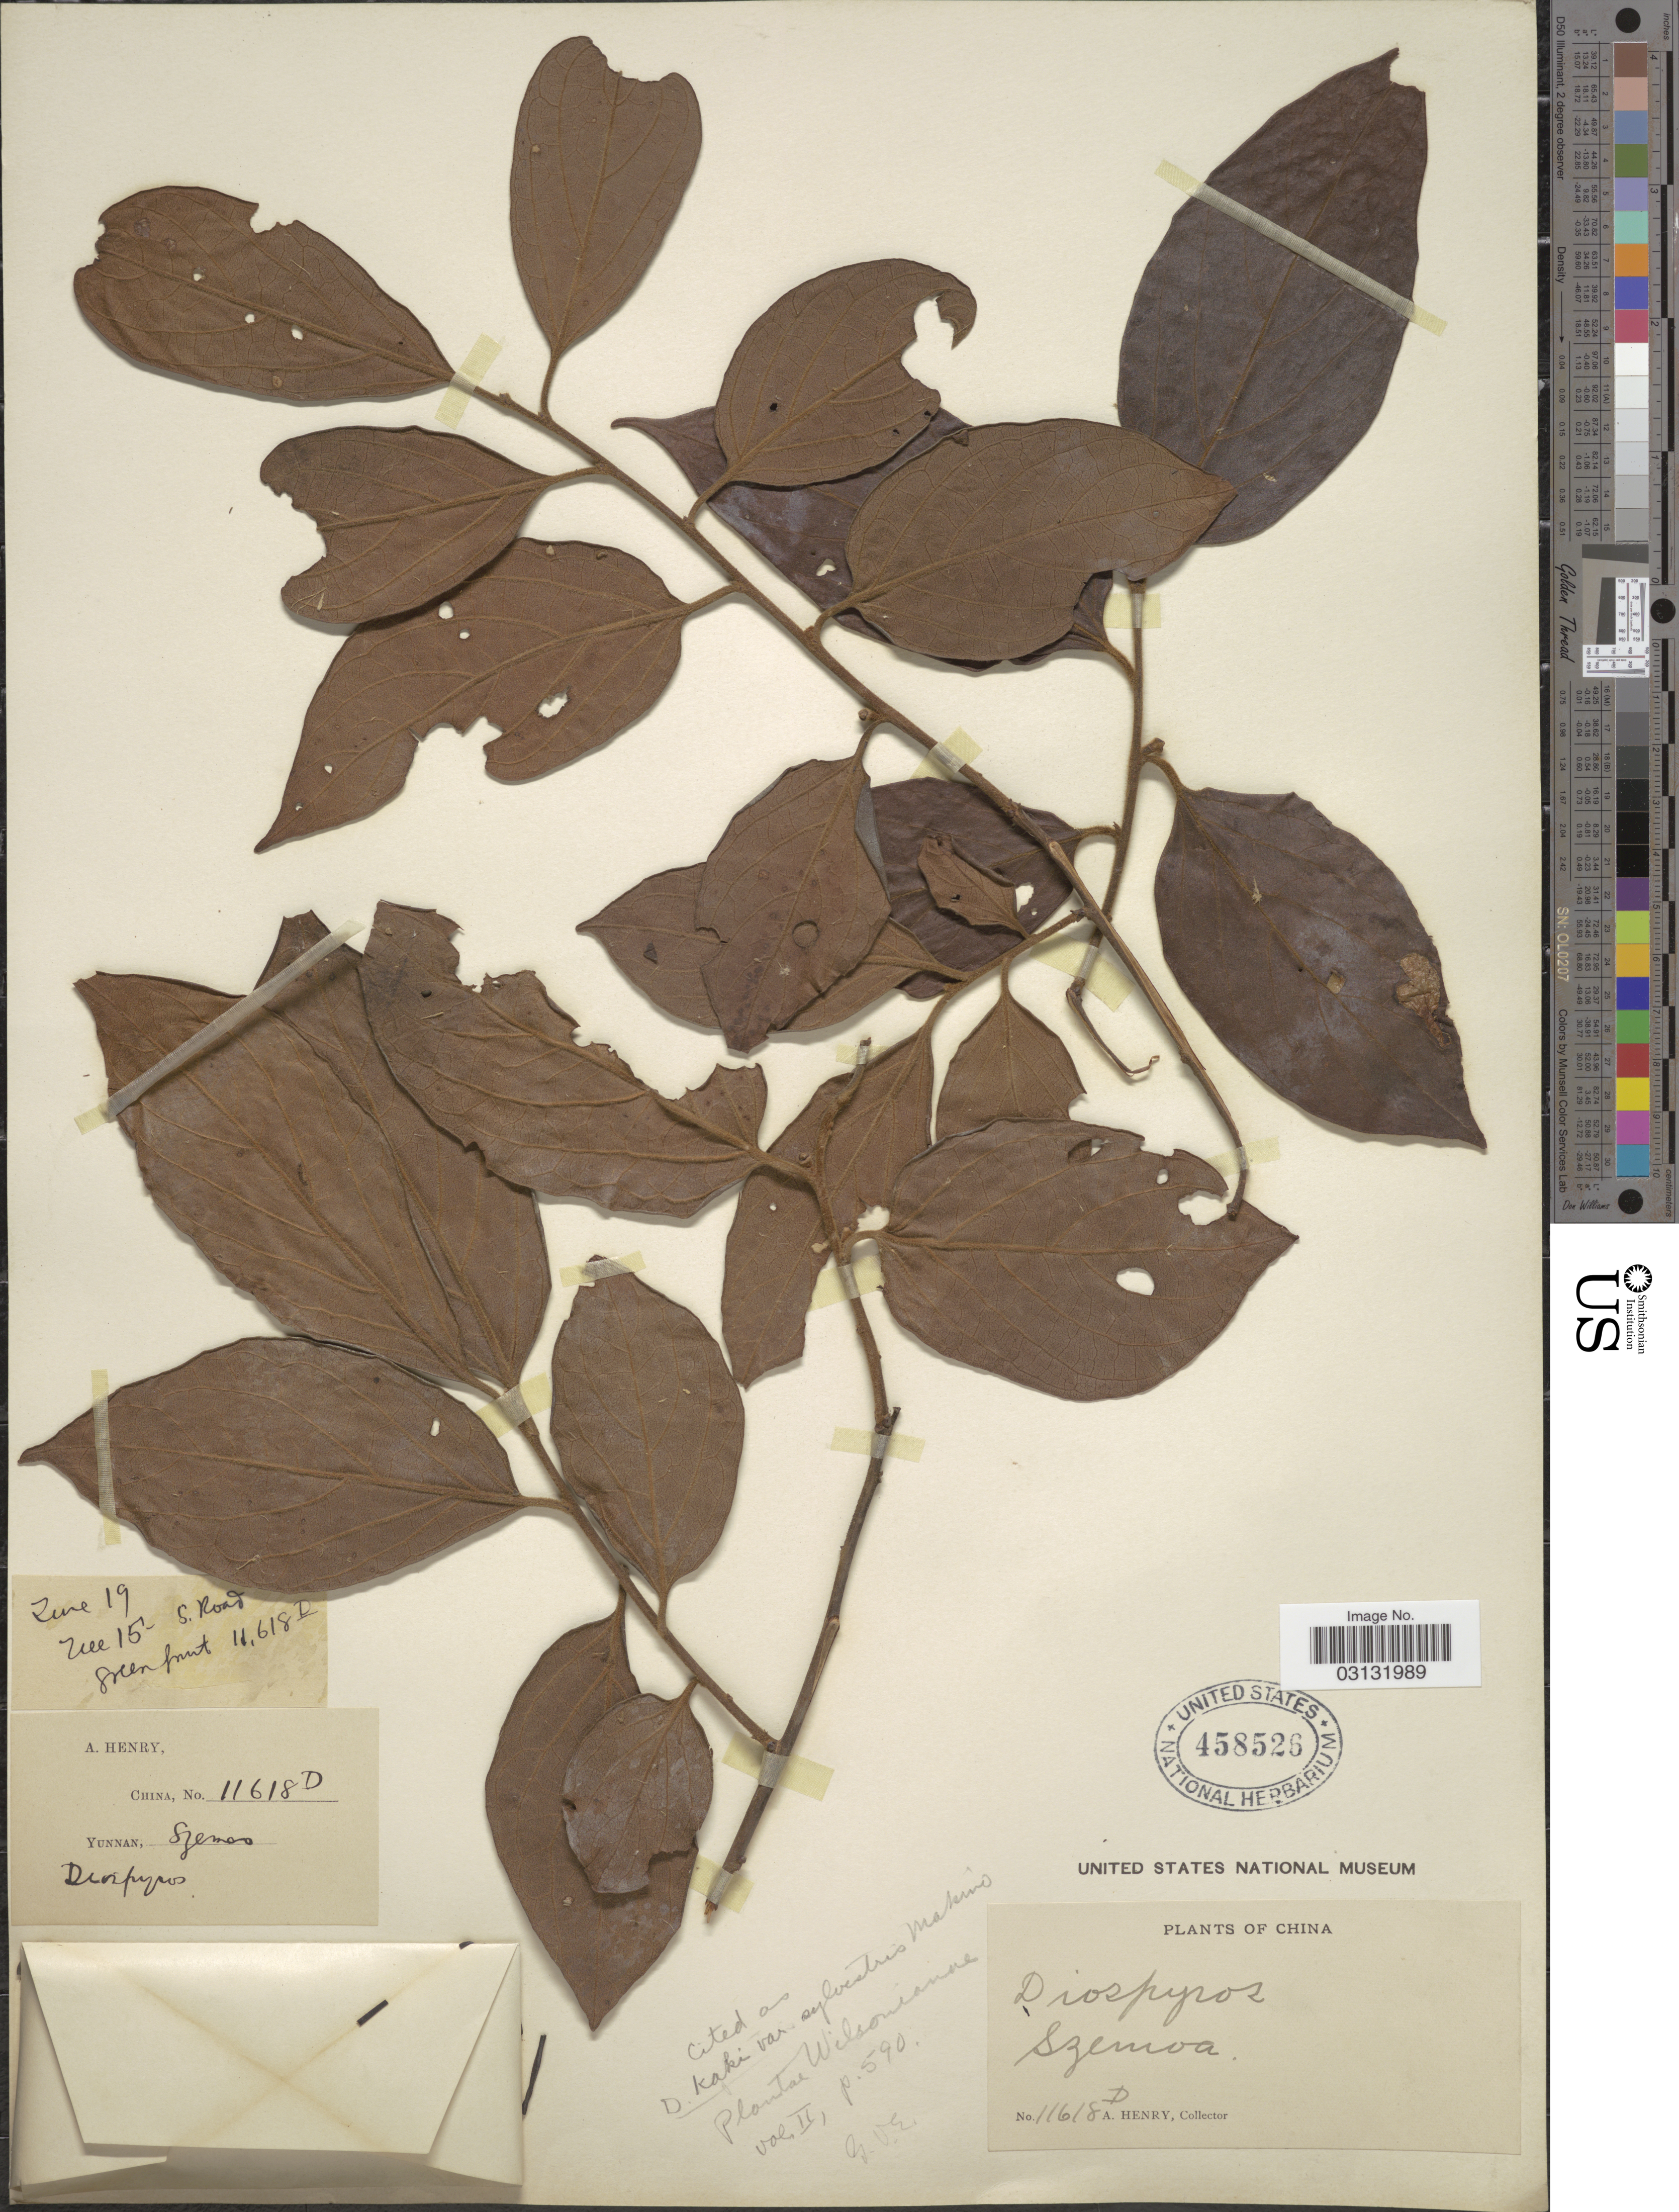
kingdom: Plantae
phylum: Tracheophyta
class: Magnoliopsida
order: Ericales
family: Ebenaceae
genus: Diospyros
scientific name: Diospyros kaki var. silvestris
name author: Makino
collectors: A. Henry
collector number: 11618 D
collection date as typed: Transcribed d/m/y: /6/19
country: China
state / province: Yunnan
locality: Szemoa.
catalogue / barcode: US 458526